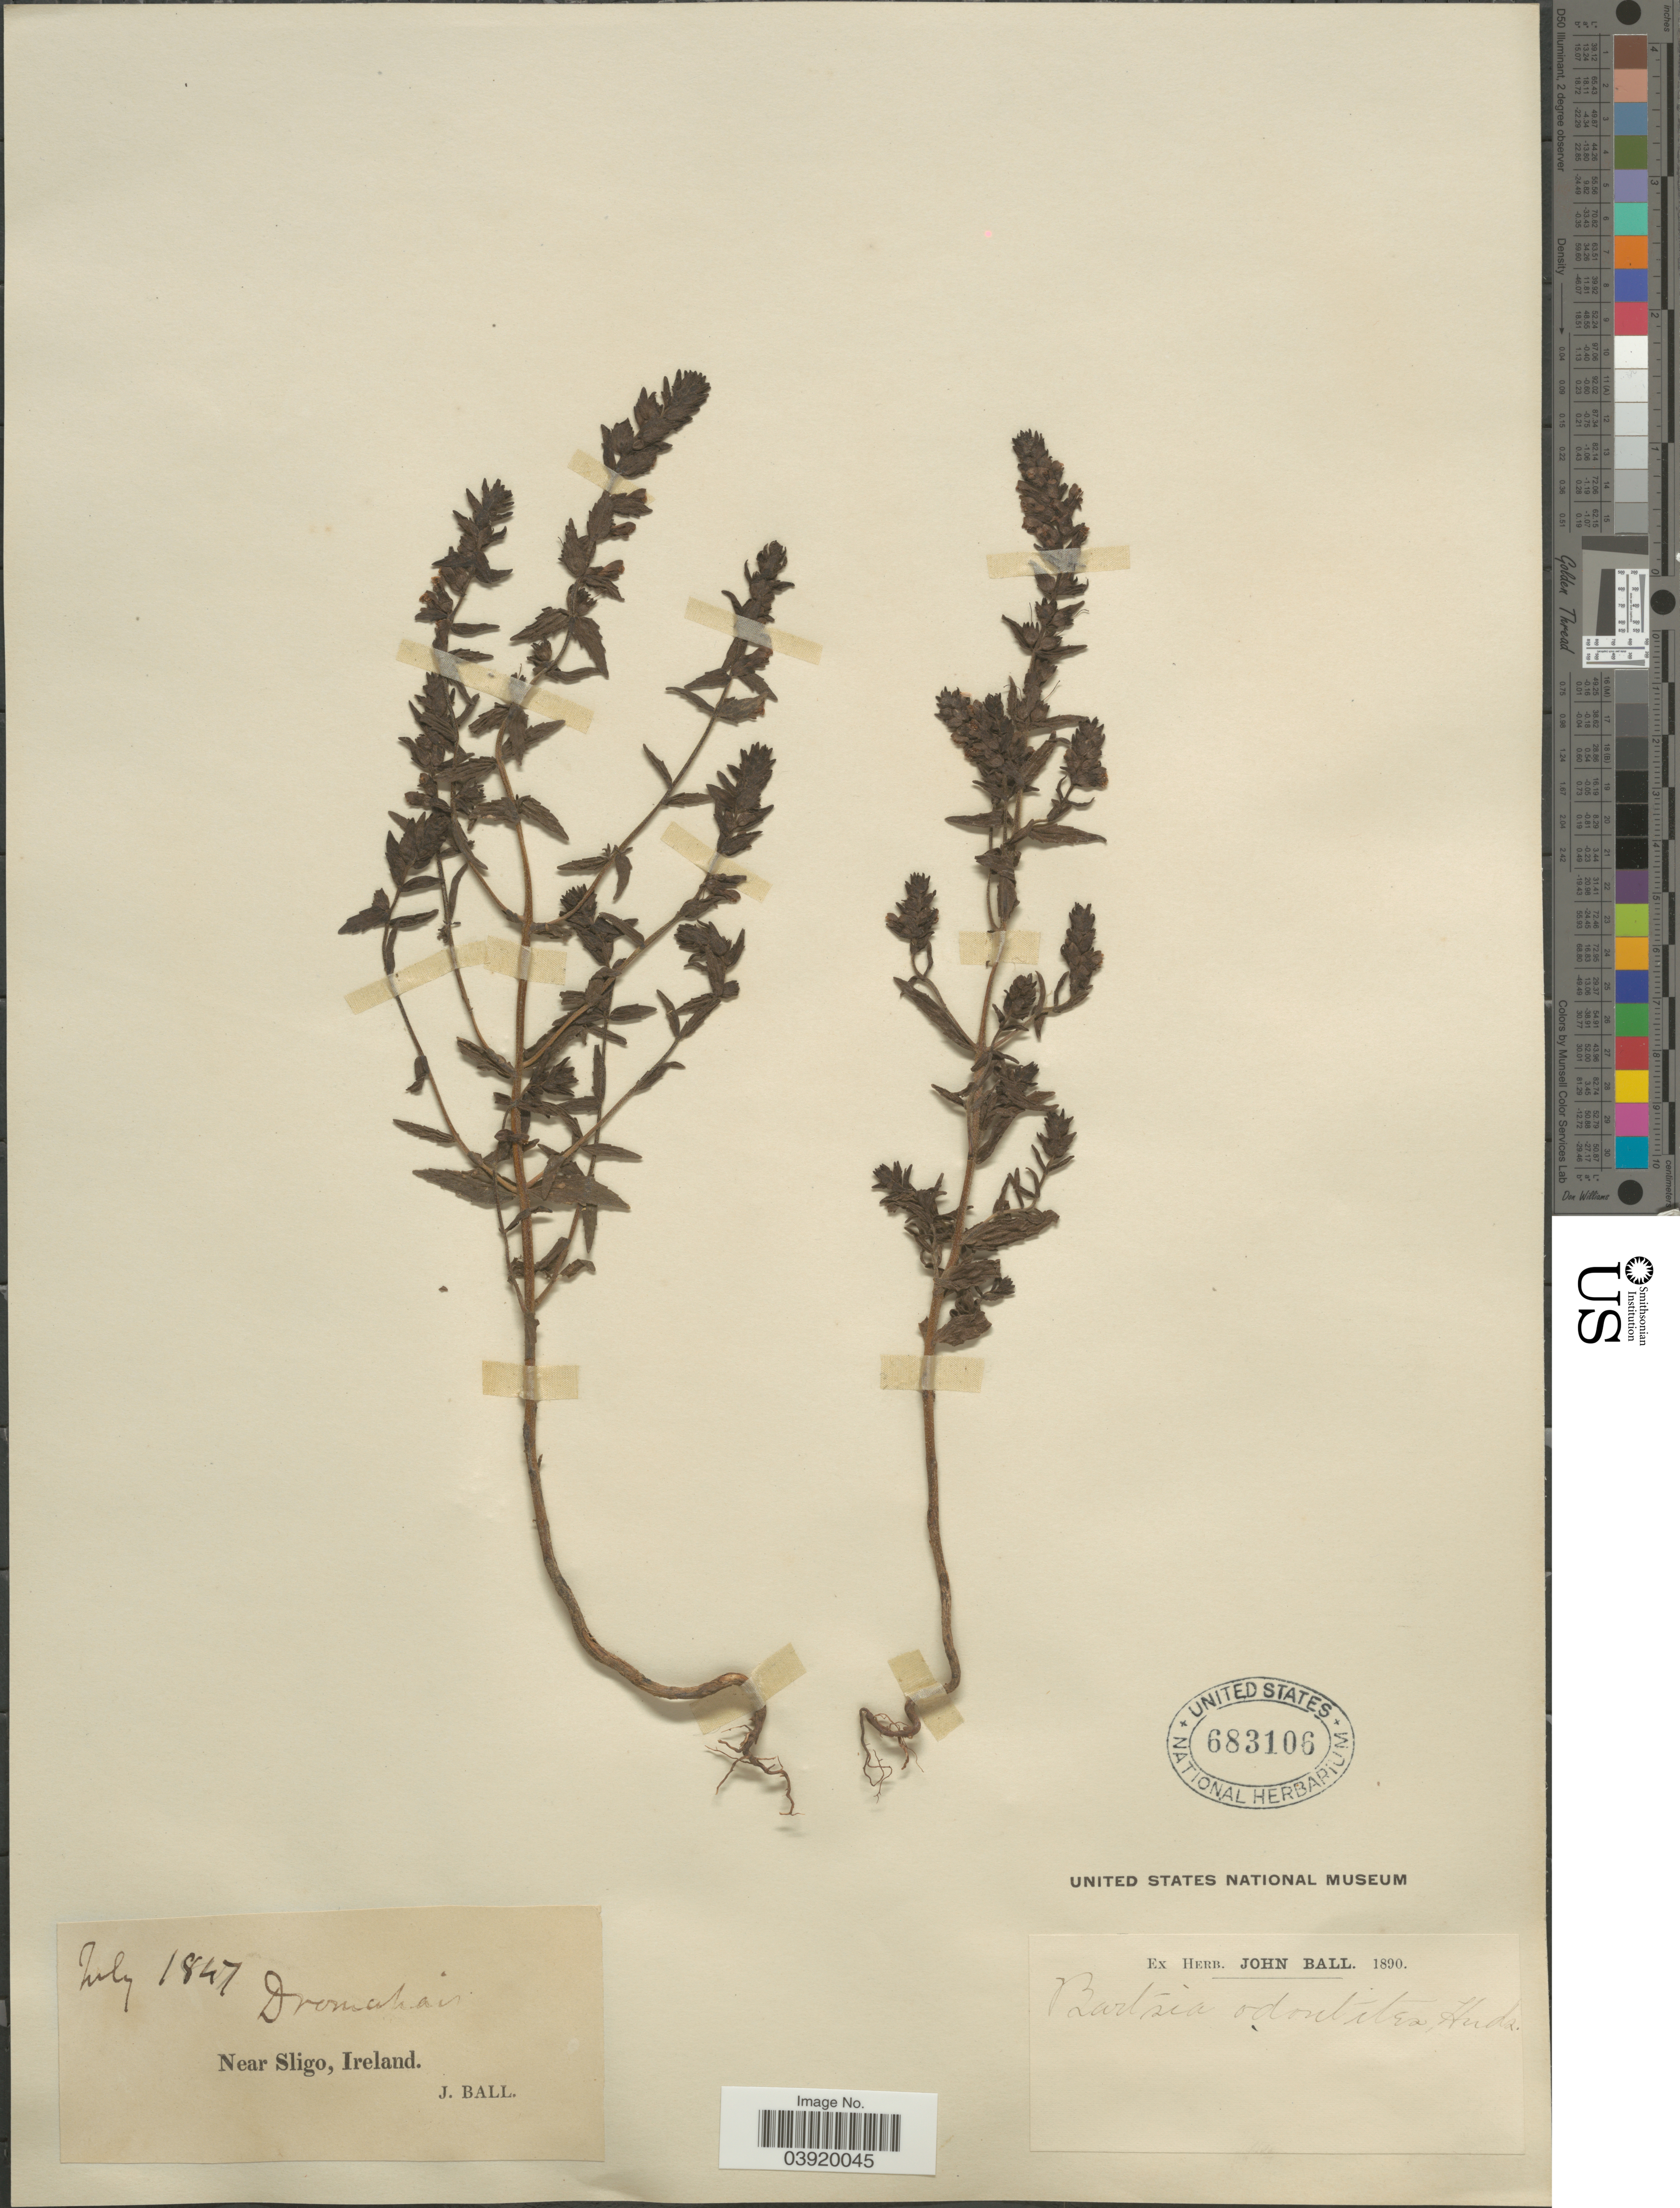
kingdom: Plantae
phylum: Tracheophyta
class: Magnoliopsida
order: Lamiales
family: Orobanchaceae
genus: Odontites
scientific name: Odontites vulgaris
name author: Moench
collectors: J. Ball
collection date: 1847-07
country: Ireland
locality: Near Sligo.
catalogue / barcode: US 683106